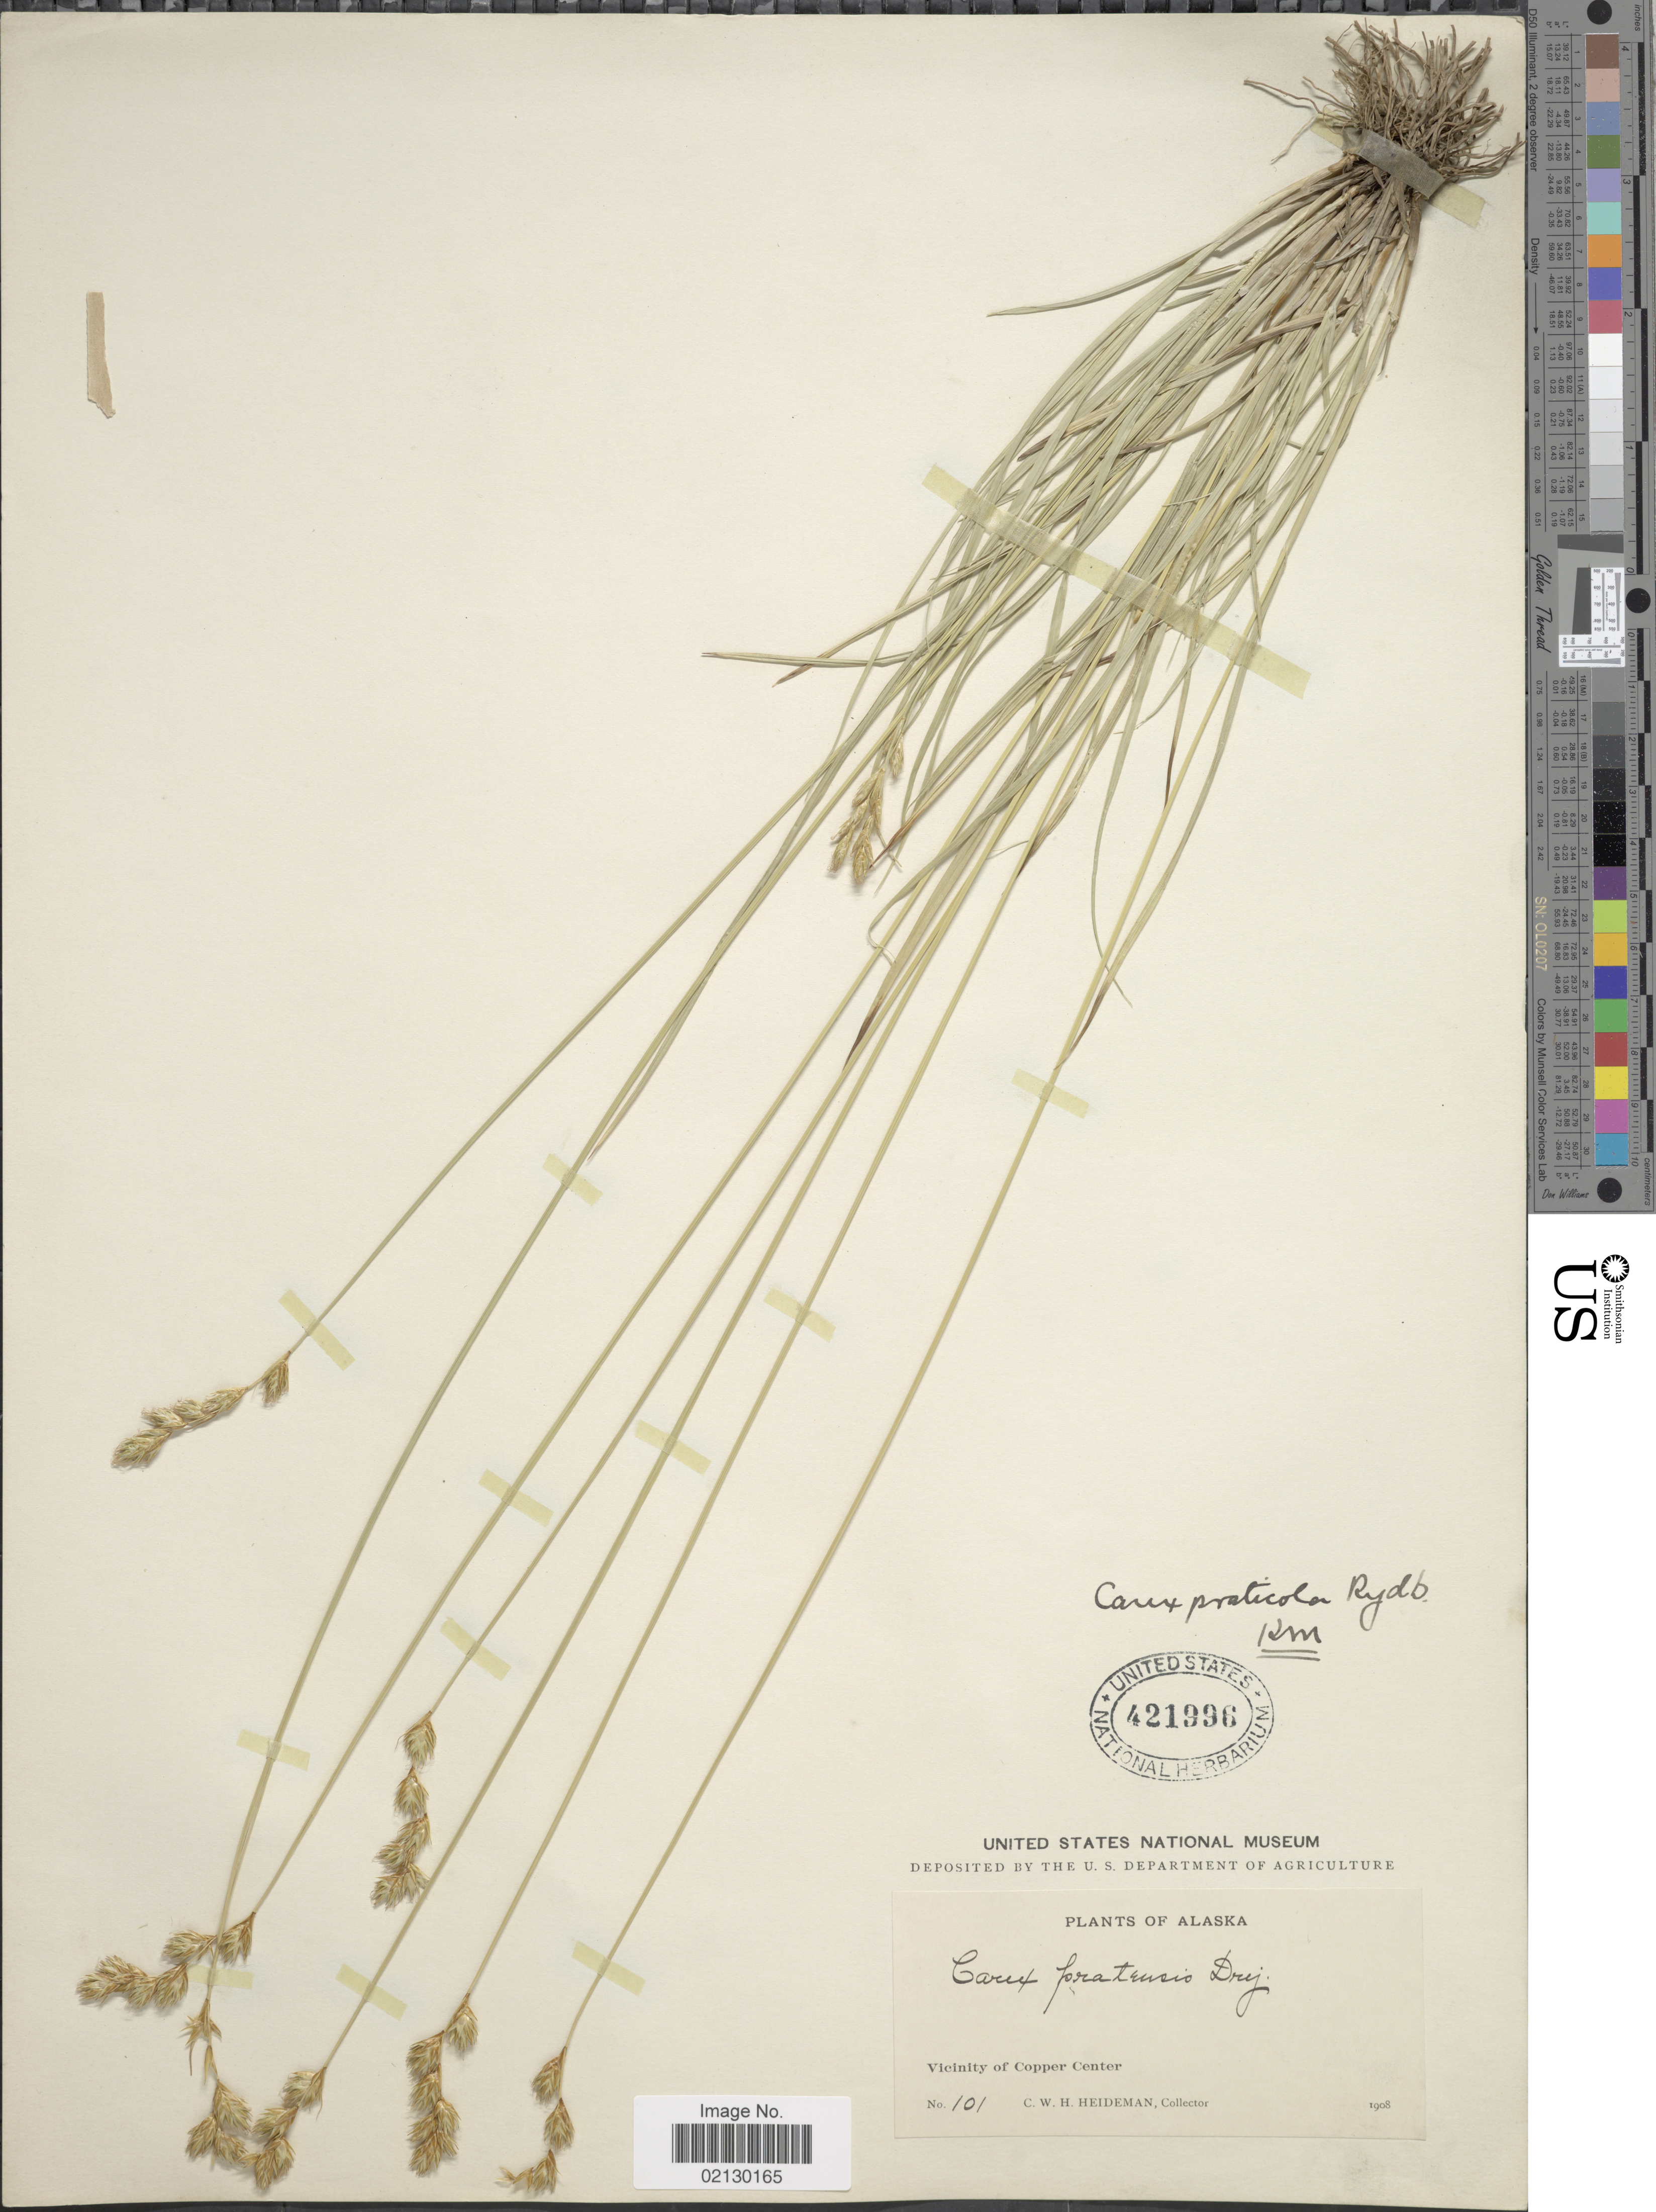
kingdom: Plantae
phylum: Tracheophyta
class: Liliopsida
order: Poales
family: Cyperaceae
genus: Carex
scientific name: Carex praticola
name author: Rydb.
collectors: C. Heideman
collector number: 101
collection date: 1908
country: United States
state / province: Alaska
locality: Vicinity of Copper Center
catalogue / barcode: US 421996